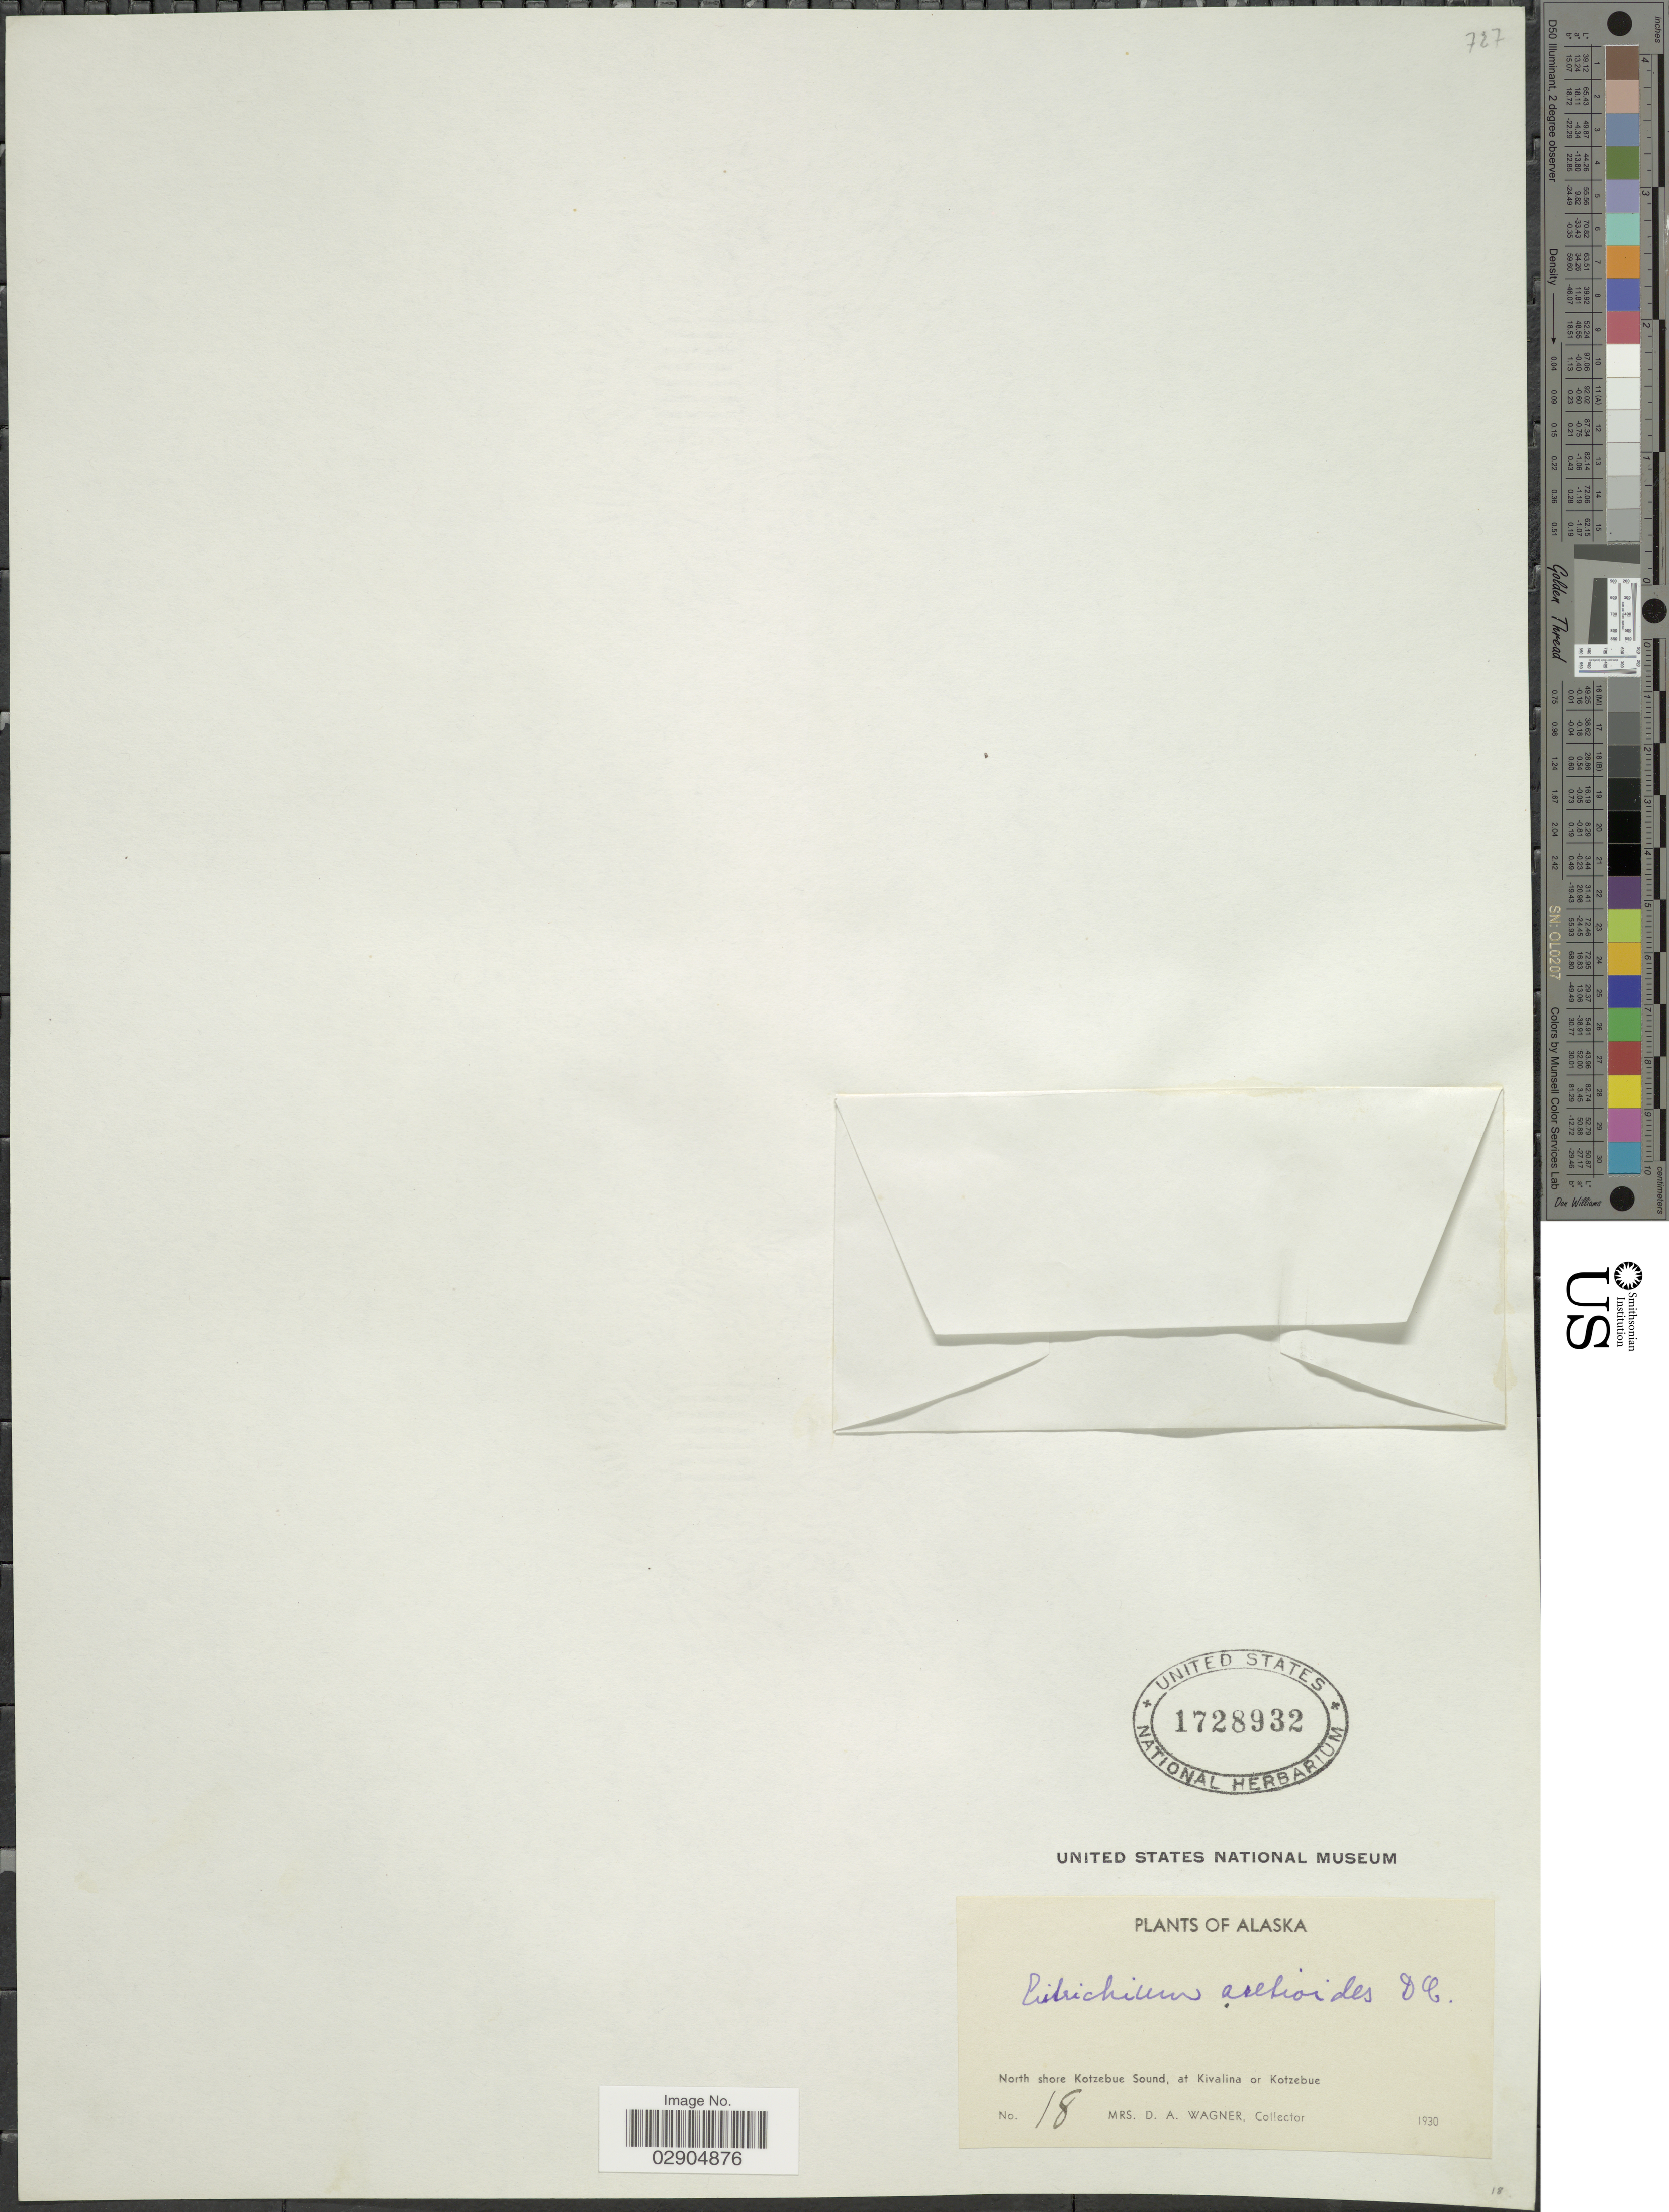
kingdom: Plantae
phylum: Tracheophyta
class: Magnoliopsida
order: Boraginales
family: Boraginaceae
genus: Eritrichium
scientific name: Eritrichium aretioides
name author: (Cham.) DC.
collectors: D. Wagner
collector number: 18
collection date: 1930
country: United States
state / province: Alaska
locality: North shore Kotzebue Sound, at Kivalina or Kotzebue.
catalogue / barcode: US 1728932